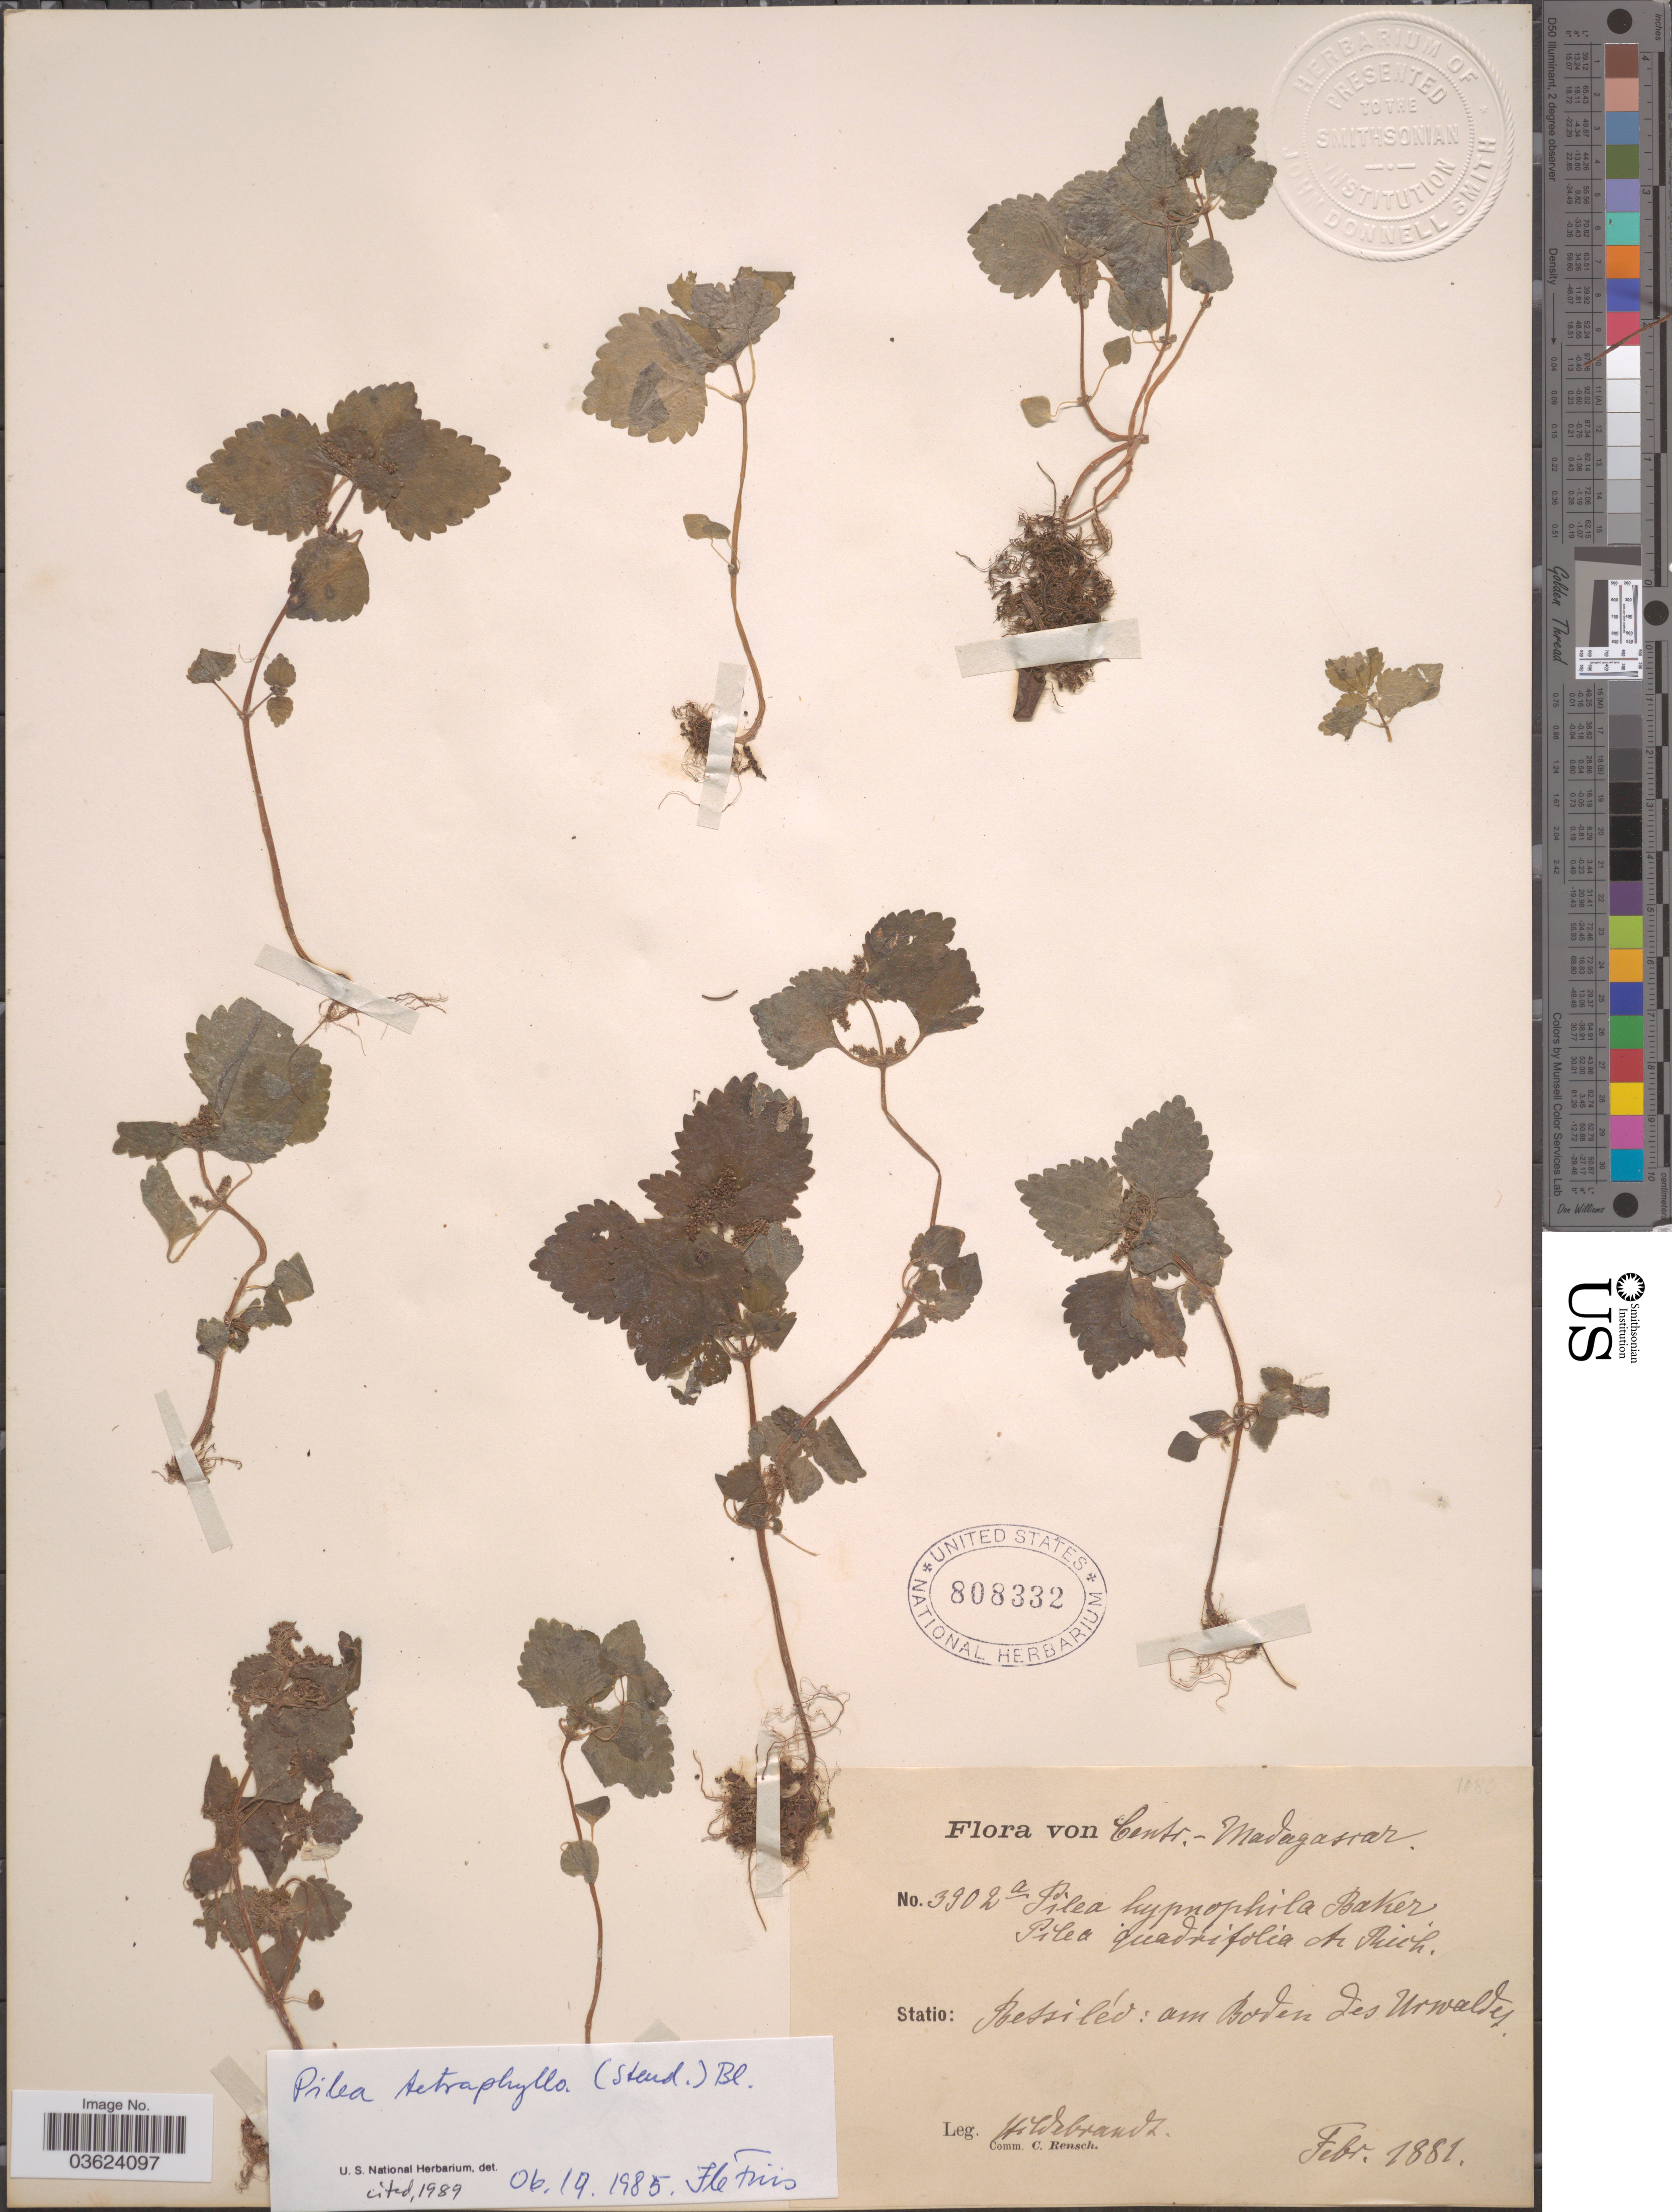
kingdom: Plantae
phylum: Tracheophyta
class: Magnoliopsida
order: Rosales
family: Urticaceae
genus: Pilea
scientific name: Pilea tetraphylla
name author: (Steud.) Blume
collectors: J. Hildebrandt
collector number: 3902a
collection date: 1881-02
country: Madagascar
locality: Centr.- Madagascar. Betsiléo: am Boden des Urwaldes.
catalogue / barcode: US 808332